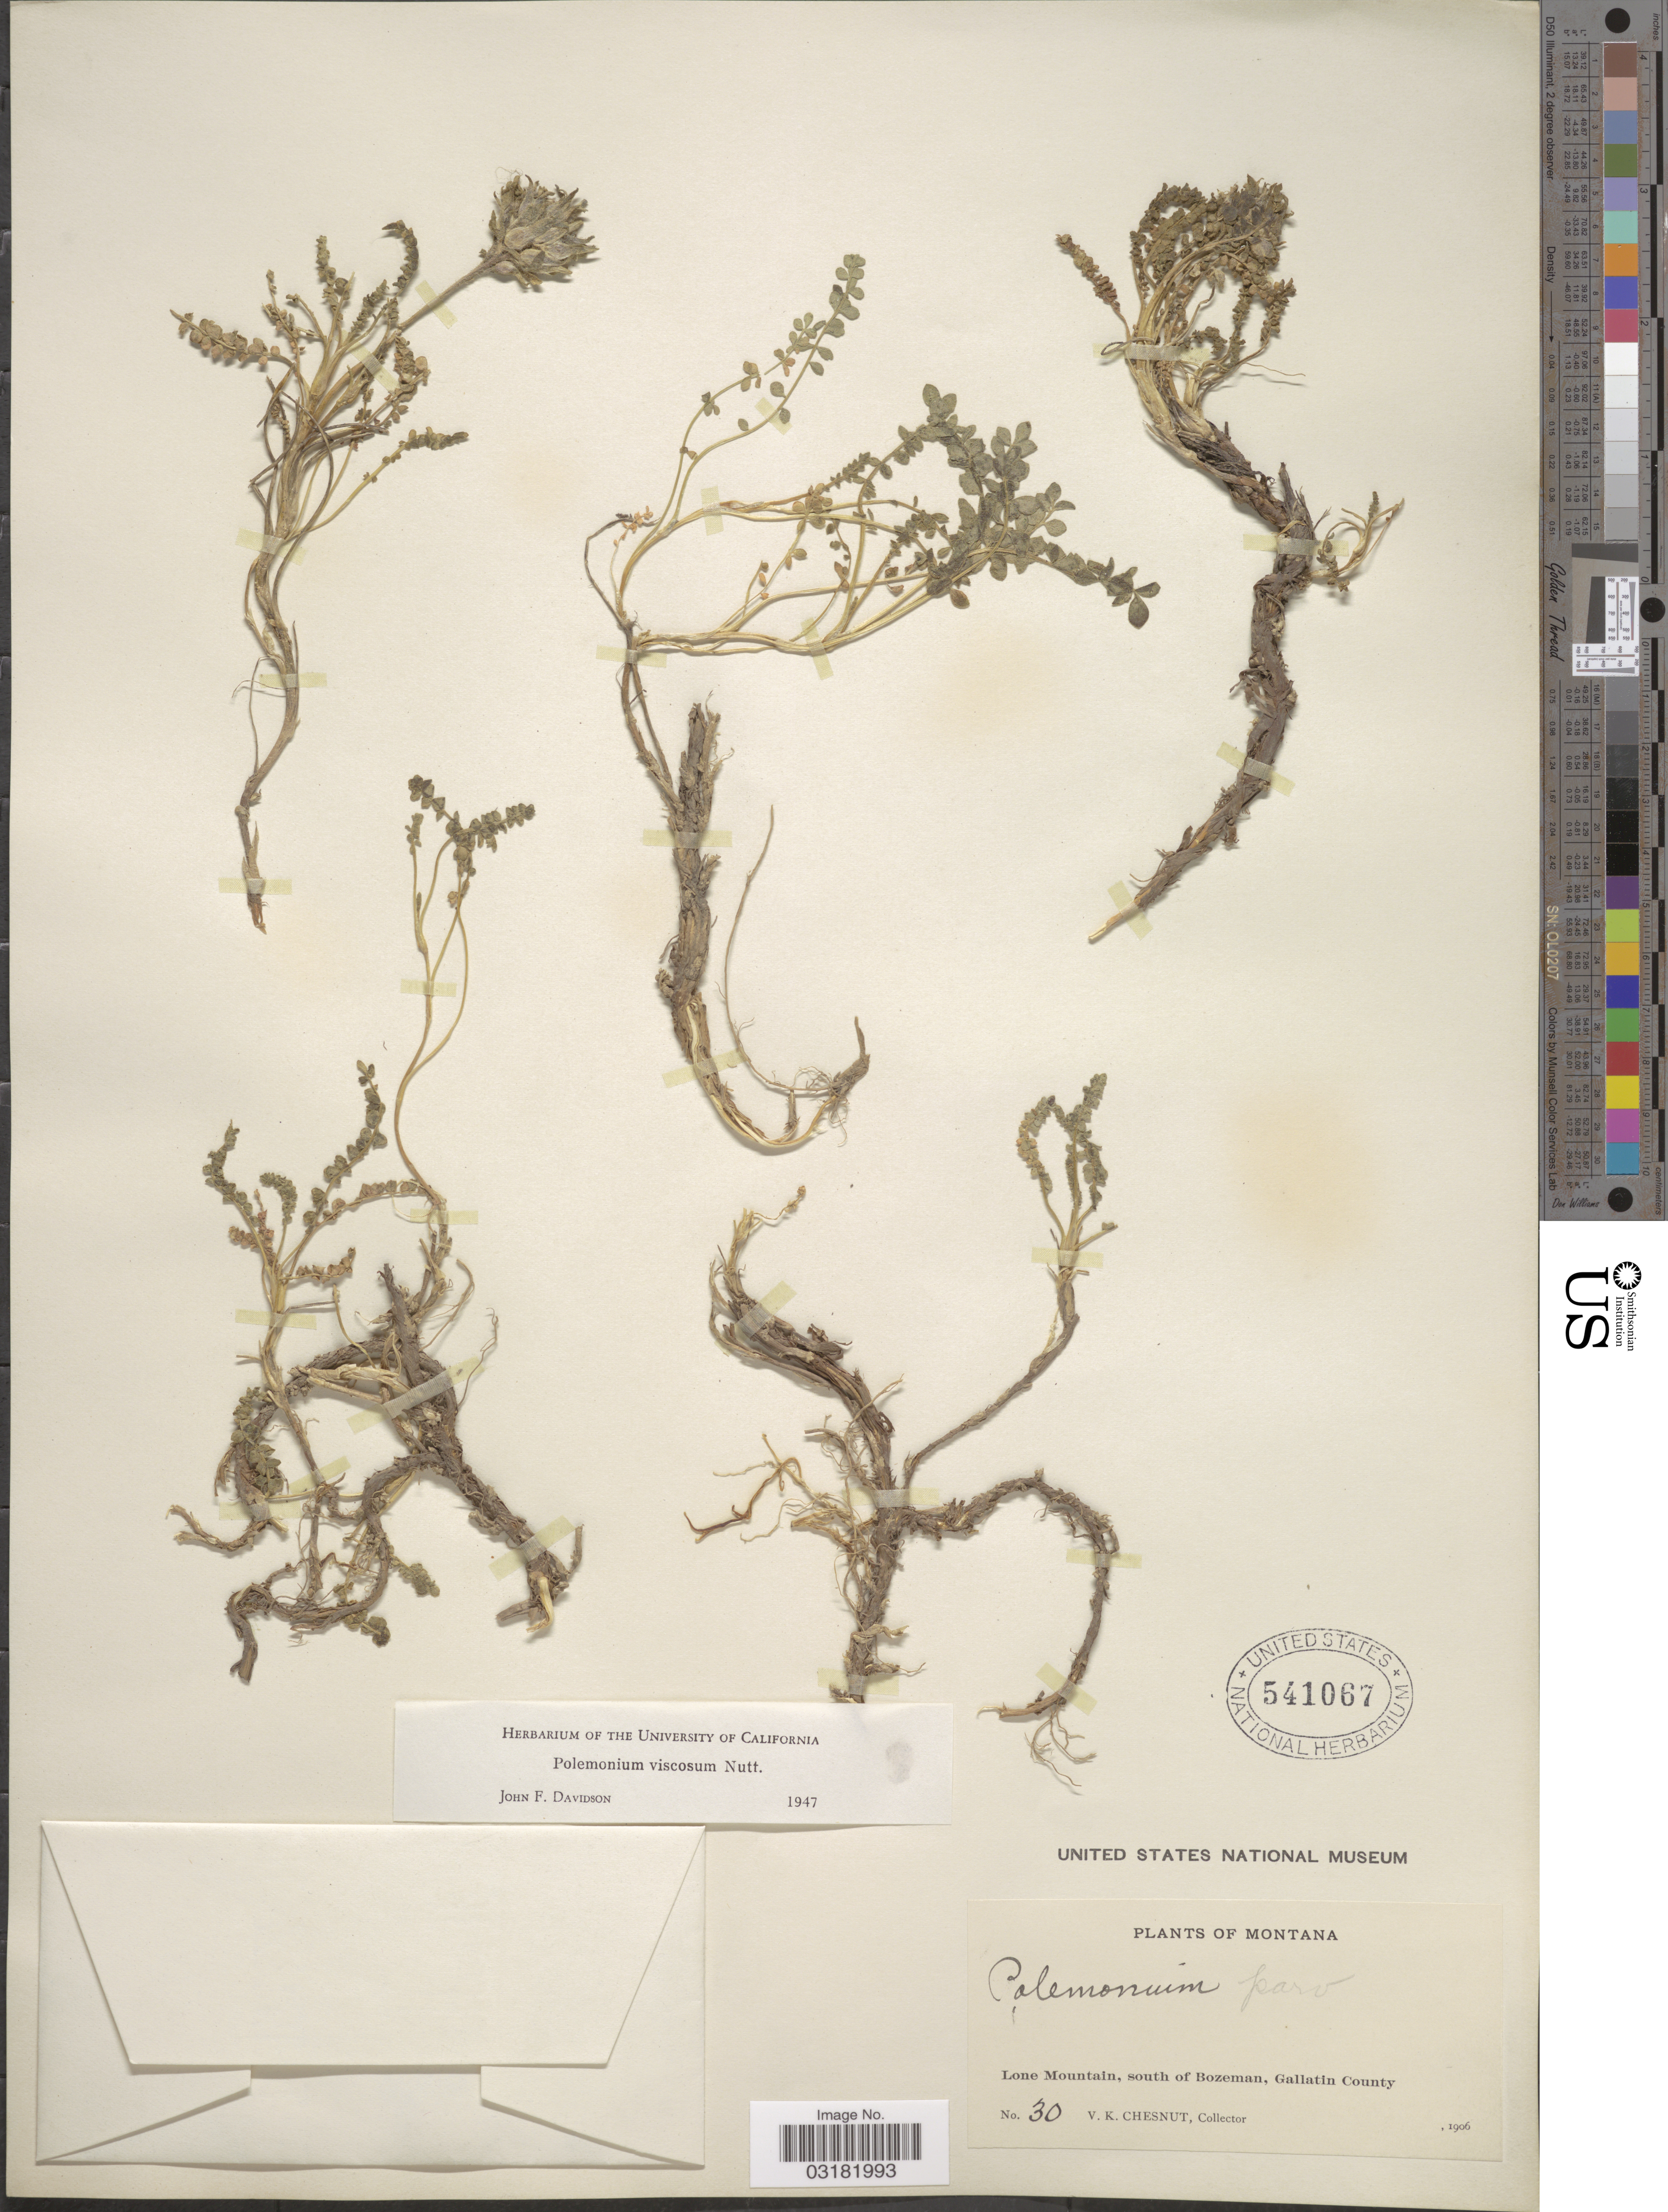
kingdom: Plantae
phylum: Tracheophyta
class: Magnoliopsida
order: Ericales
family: Polemoniaceae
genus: Polemonium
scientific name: Polemonium viscosum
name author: Nutt.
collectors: V. Chesnut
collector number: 30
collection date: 1906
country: United States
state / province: Montana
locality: Lone Mountain, south of Bozeman, Gallatin County.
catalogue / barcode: US 541067